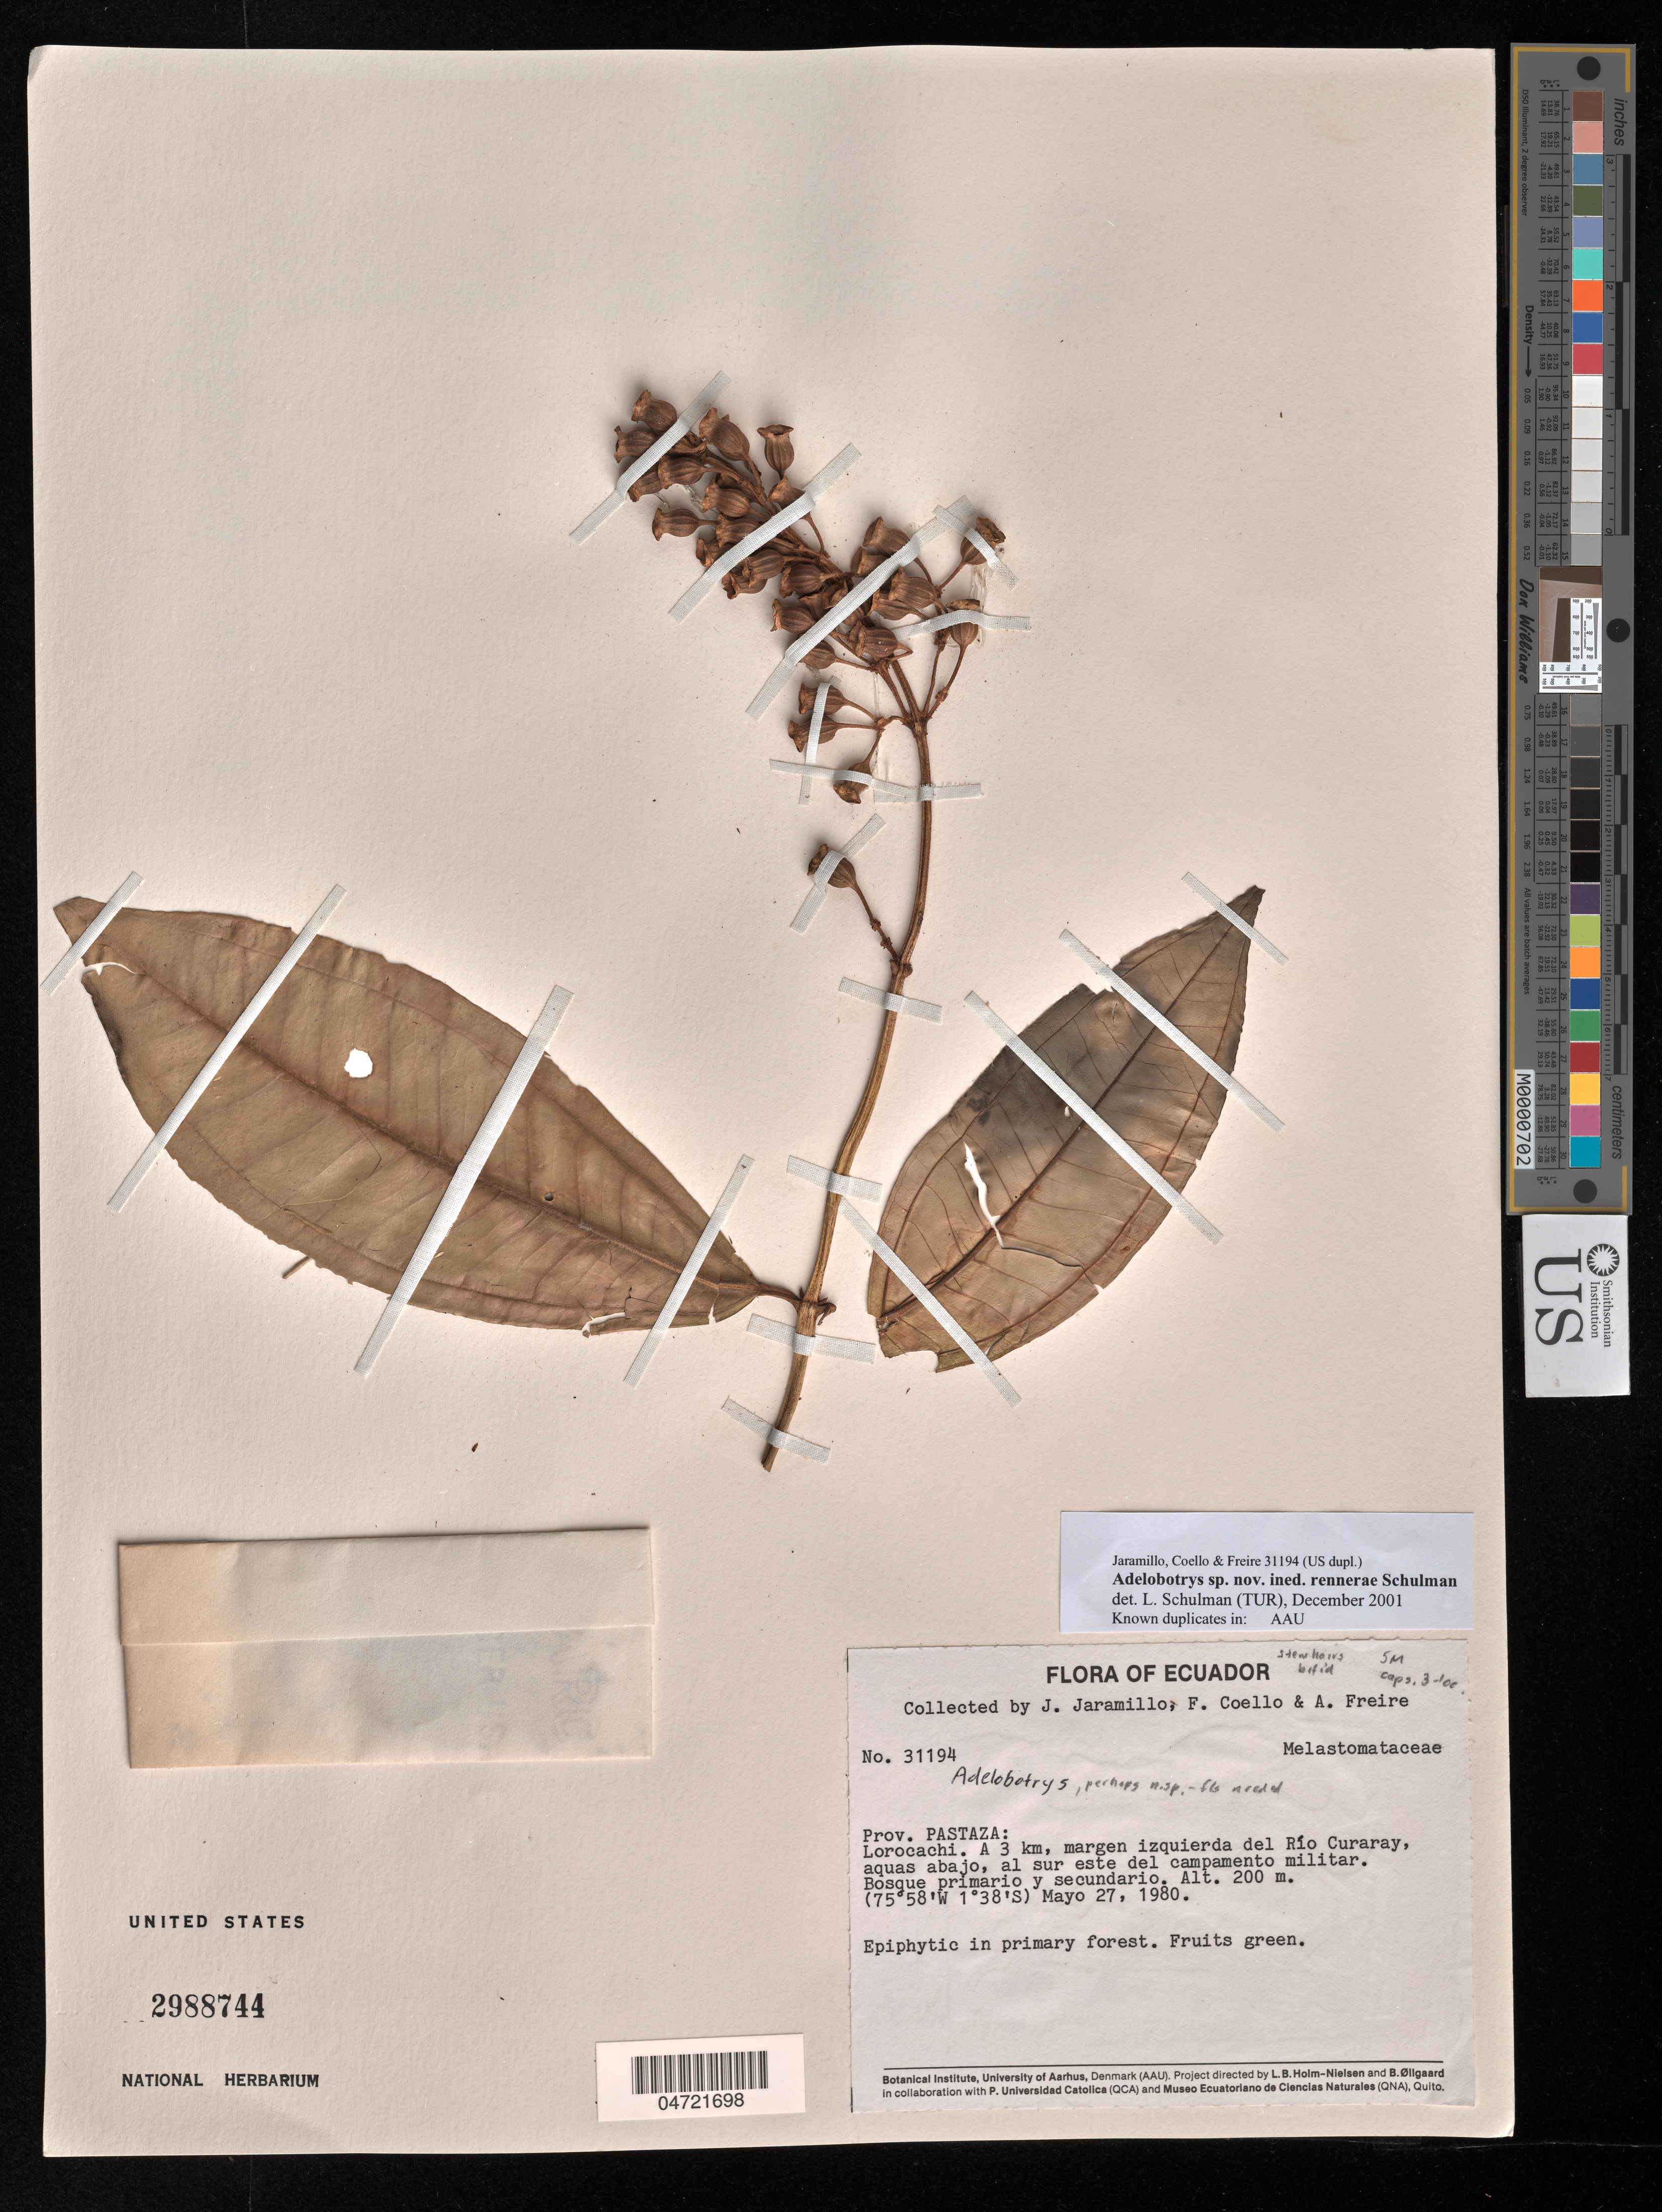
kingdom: Plantae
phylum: Tracheophyta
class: Magnoliopsida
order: Myrtales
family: Melastomataceae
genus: Adelobotrys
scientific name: Adelobotrys sp. nov.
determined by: Schulman, Leif, (TUR), University of Turku (FINLAND)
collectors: J. L. Jaramillo, F. Coello & A. Freire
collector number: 31194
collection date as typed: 27 May 1980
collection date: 1980-05-27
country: Ecuador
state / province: Pastaza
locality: Lorocachi, a 3 km, margen izquierda del Río Curaray, aguas abajo, al sur este del campamento militar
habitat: Primary forest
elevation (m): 200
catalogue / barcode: US 2988744